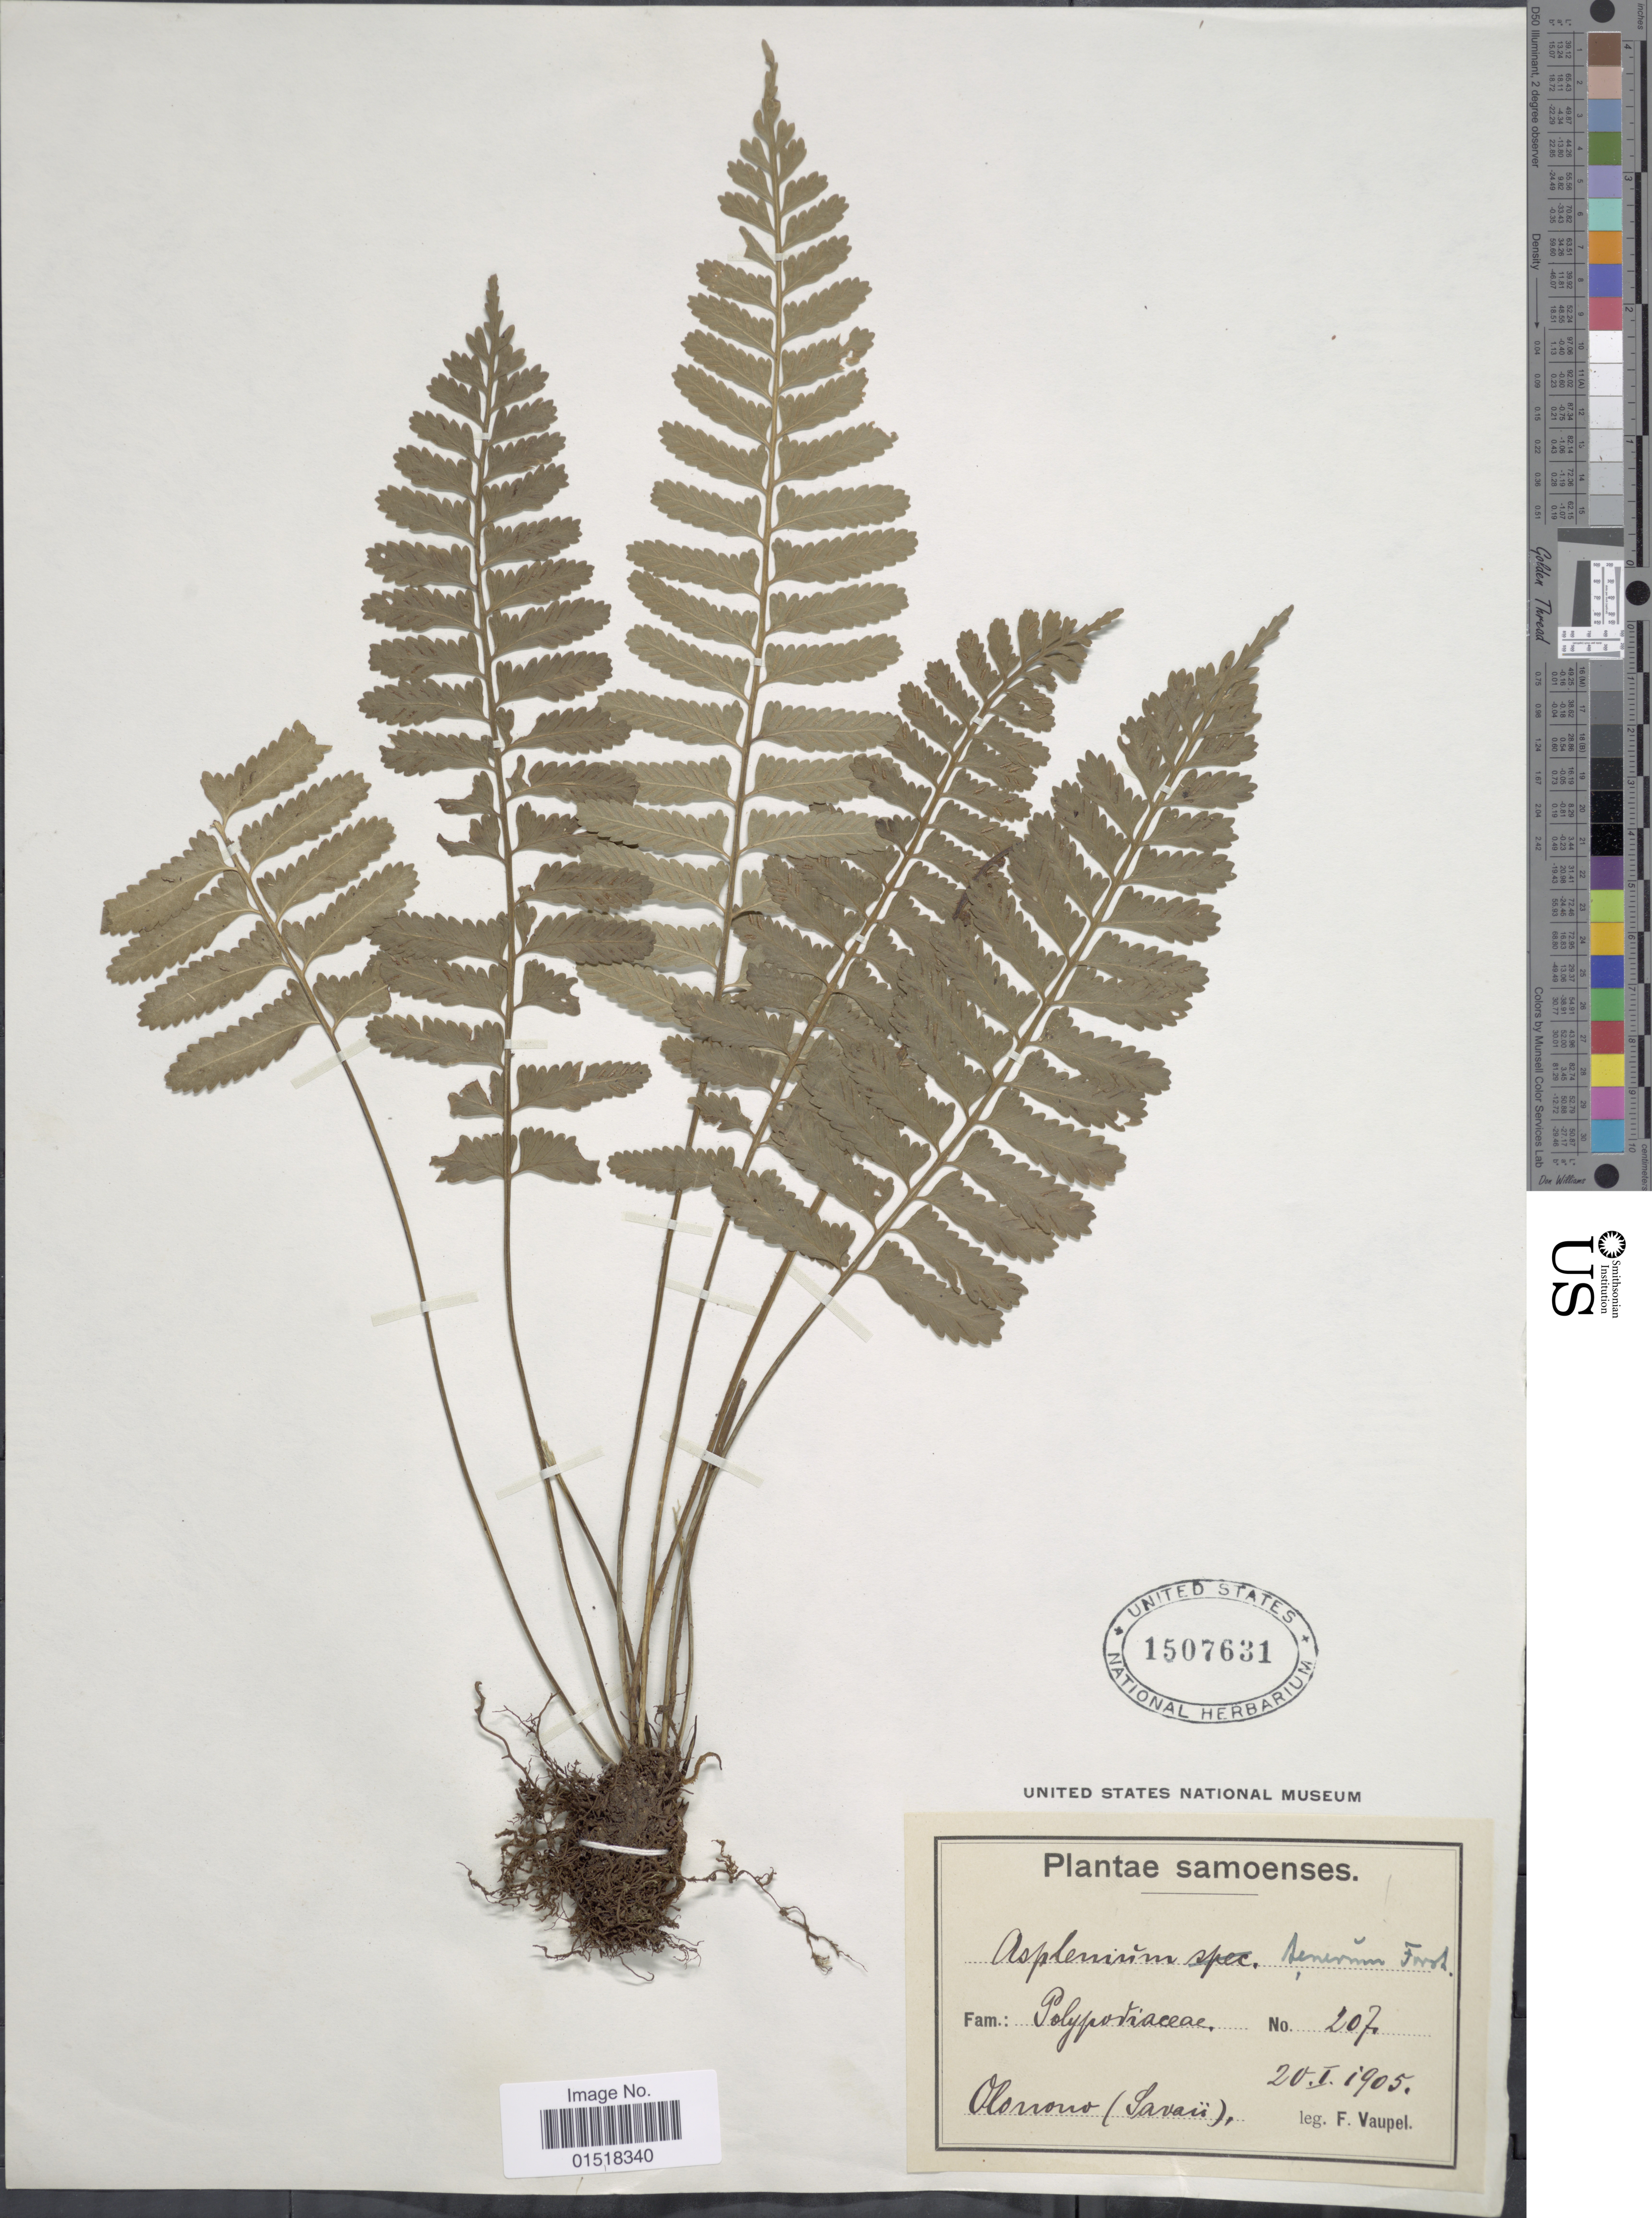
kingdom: Plantae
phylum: Tracheophyta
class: Polypodiopsida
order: Polypodiales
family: Aspleniaceae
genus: Asplenium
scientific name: Asplenium tenerum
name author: G. Forst.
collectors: F. Vaupel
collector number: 207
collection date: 1905-01-20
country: Samoa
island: Savai'i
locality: Samoenses. Olonono (Savaii).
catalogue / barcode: US 1507631